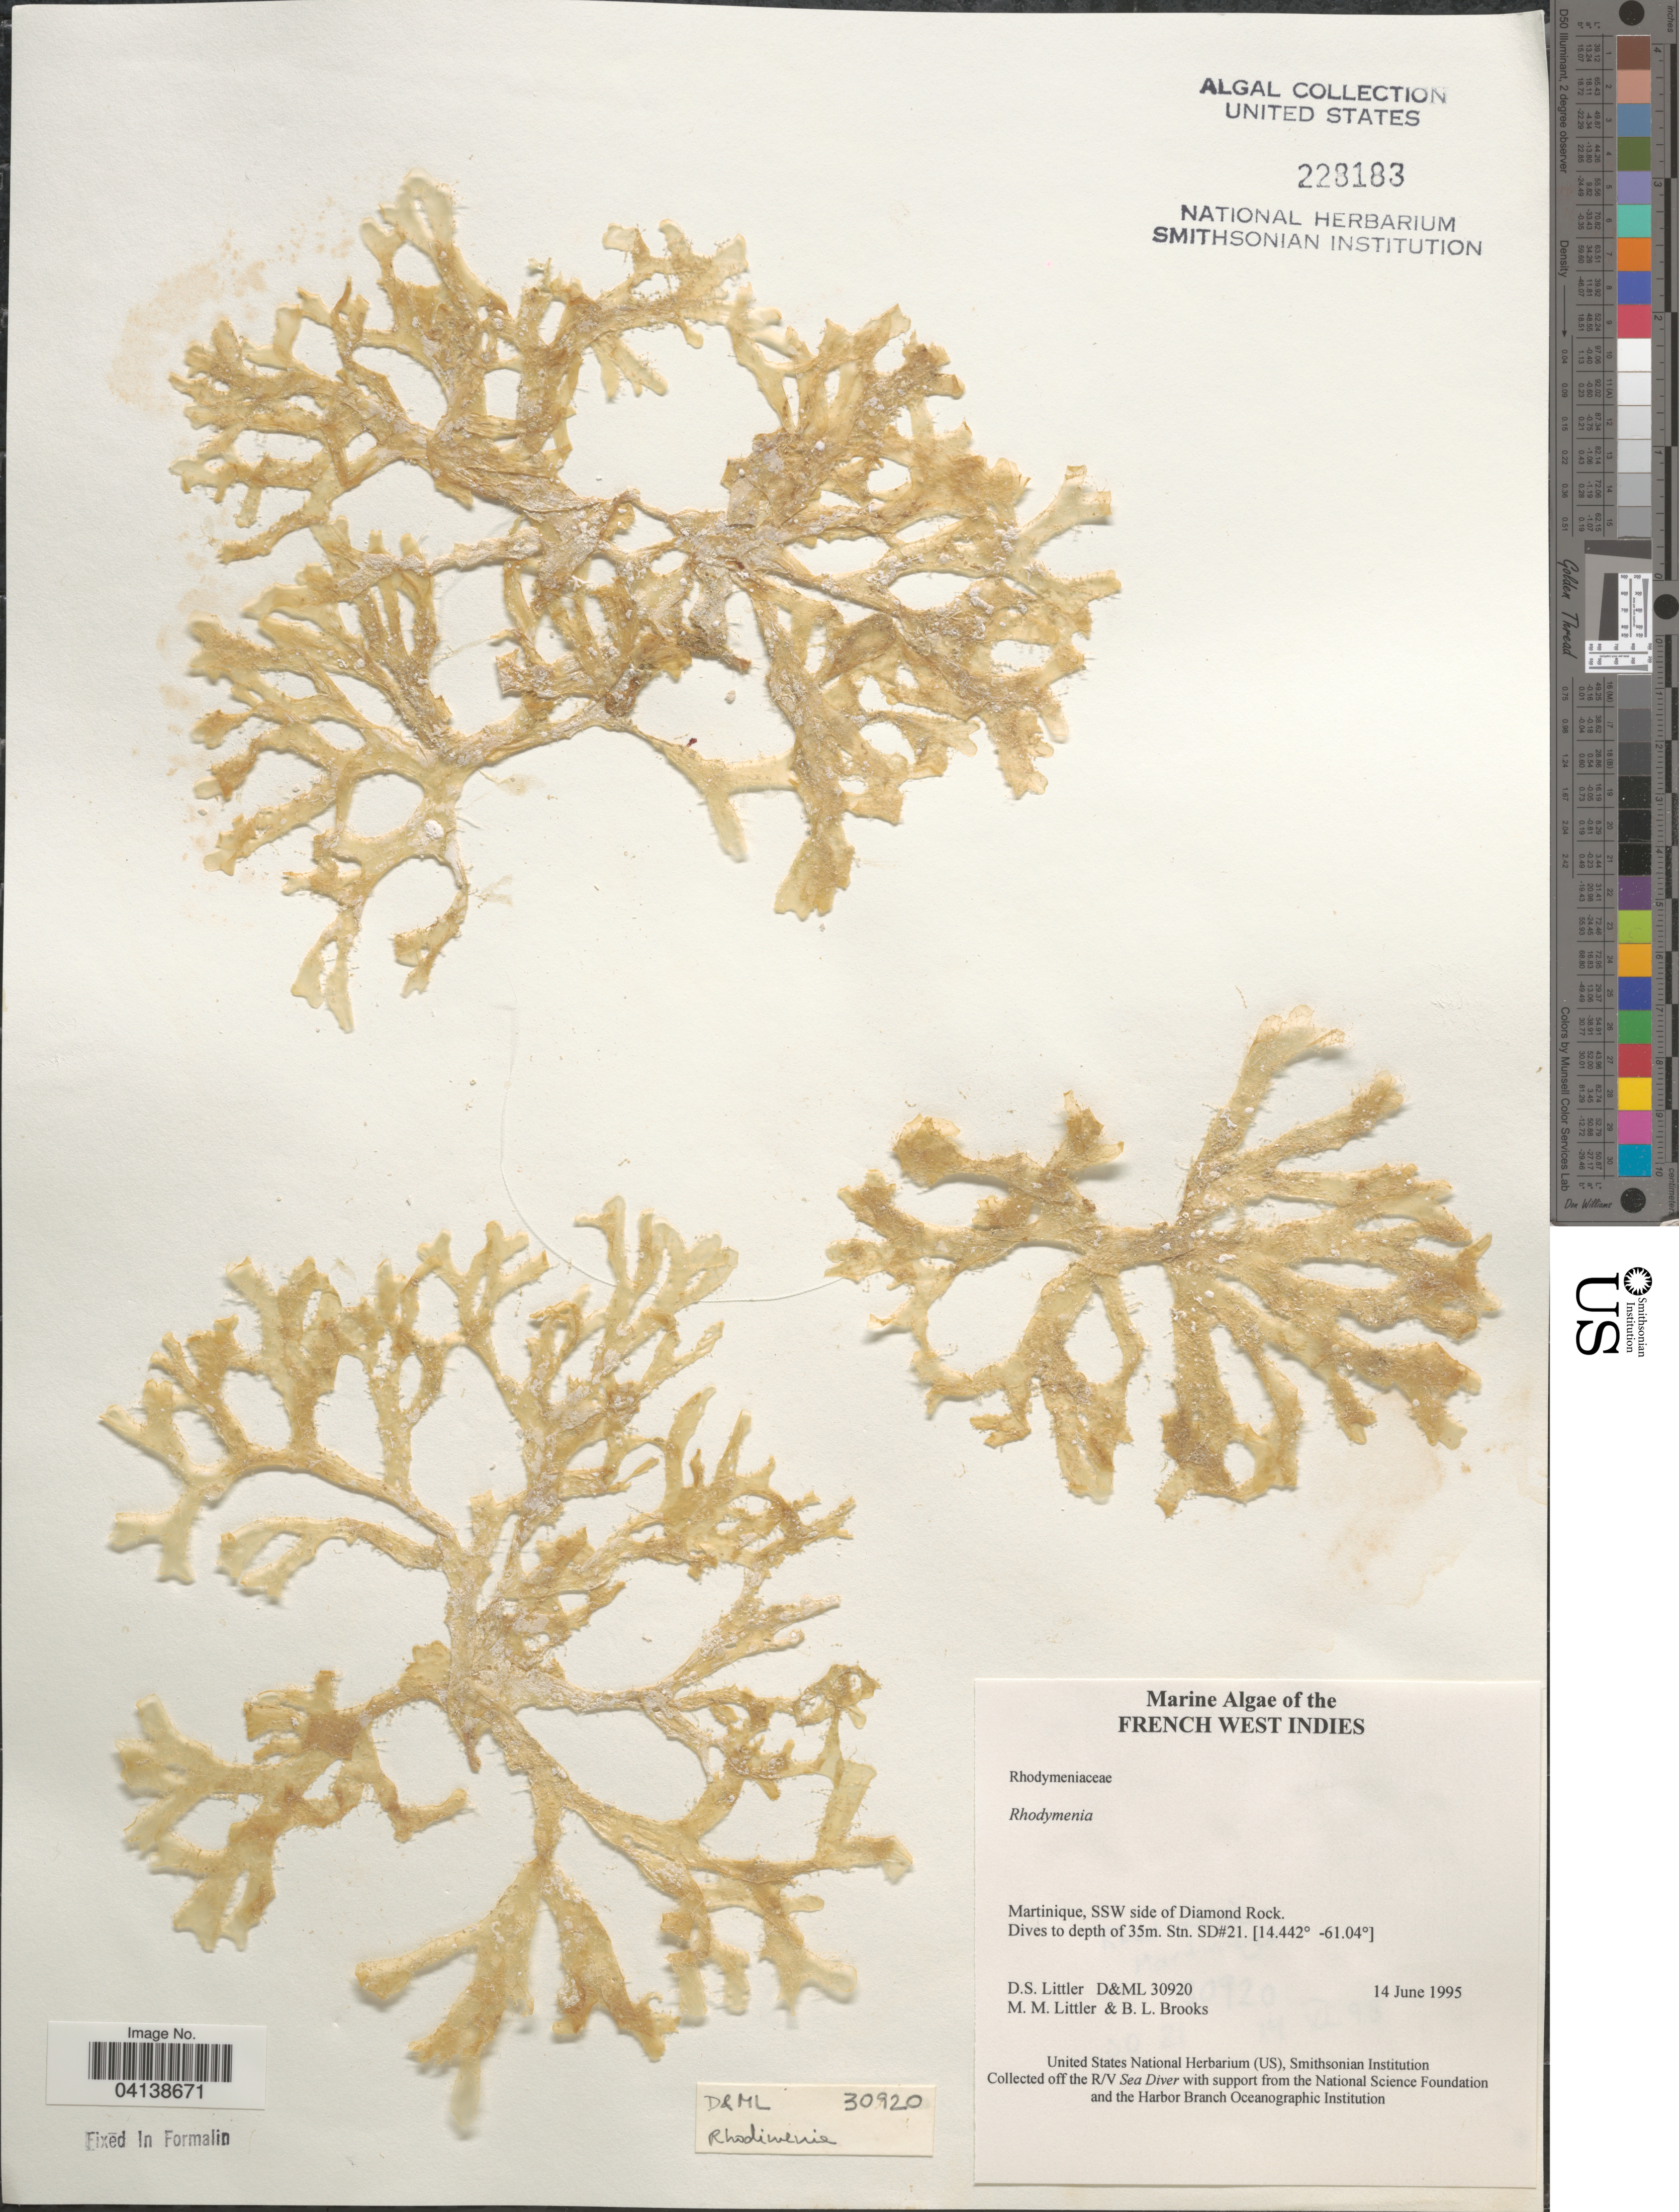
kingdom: Plantae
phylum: Rhodophyta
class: Florideophyceae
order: Rhodymeniales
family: Rhodymeniaceae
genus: Rhodymenia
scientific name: Rhodymenia sp.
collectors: D. S. Littler & B. Brooks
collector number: D&ML30920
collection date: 1995-06-14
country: Martinique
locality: French West Indies. SSW side of Diamond Rock. Stn. SD#21.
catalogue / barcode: US 228183